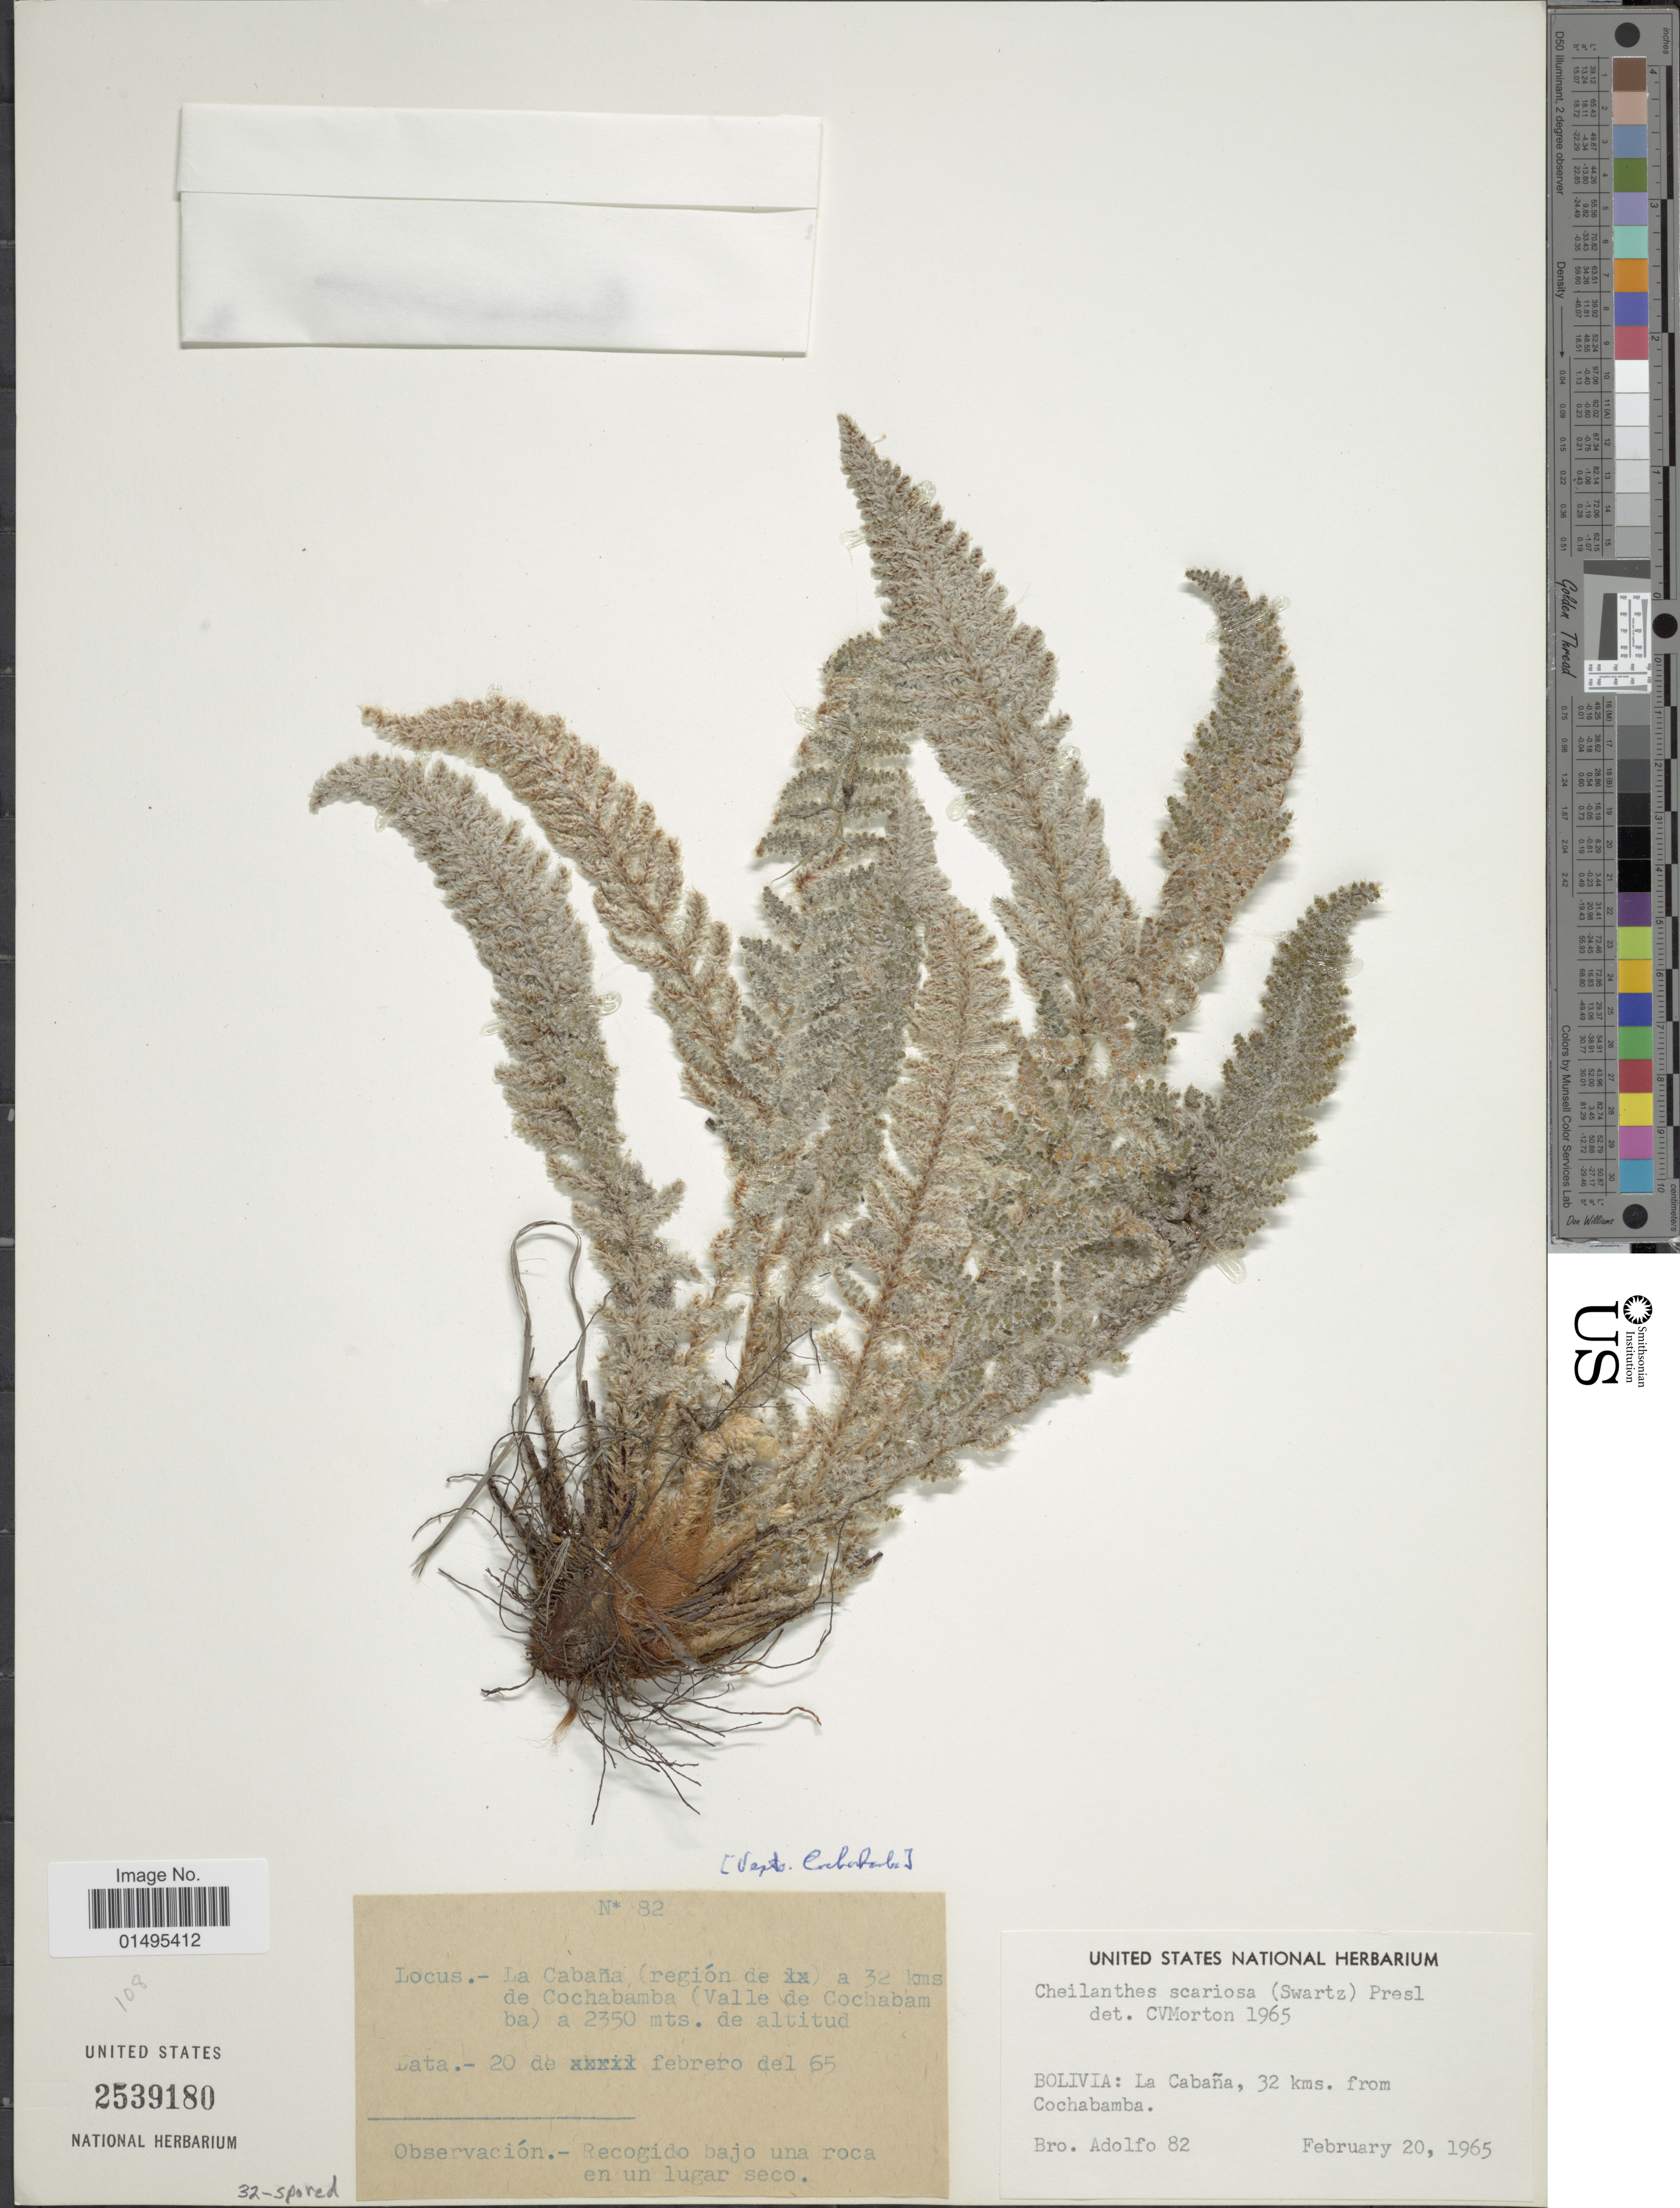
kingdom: Plantae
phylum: Tracheophyta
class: Polypodiopsida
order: Polypodiales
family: Pteridaceae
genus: Myriopteris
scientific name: Myriopteris scariosa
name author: (Sw.) Fée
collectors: Bro. Adolfo M.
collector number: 82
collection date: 1965-02-20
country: Bolivia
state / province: Cochabamba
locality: La Cabana, 32 km from Cochabamba (Valle de Cochabamba)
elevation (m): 2350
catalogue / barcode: US 2539180